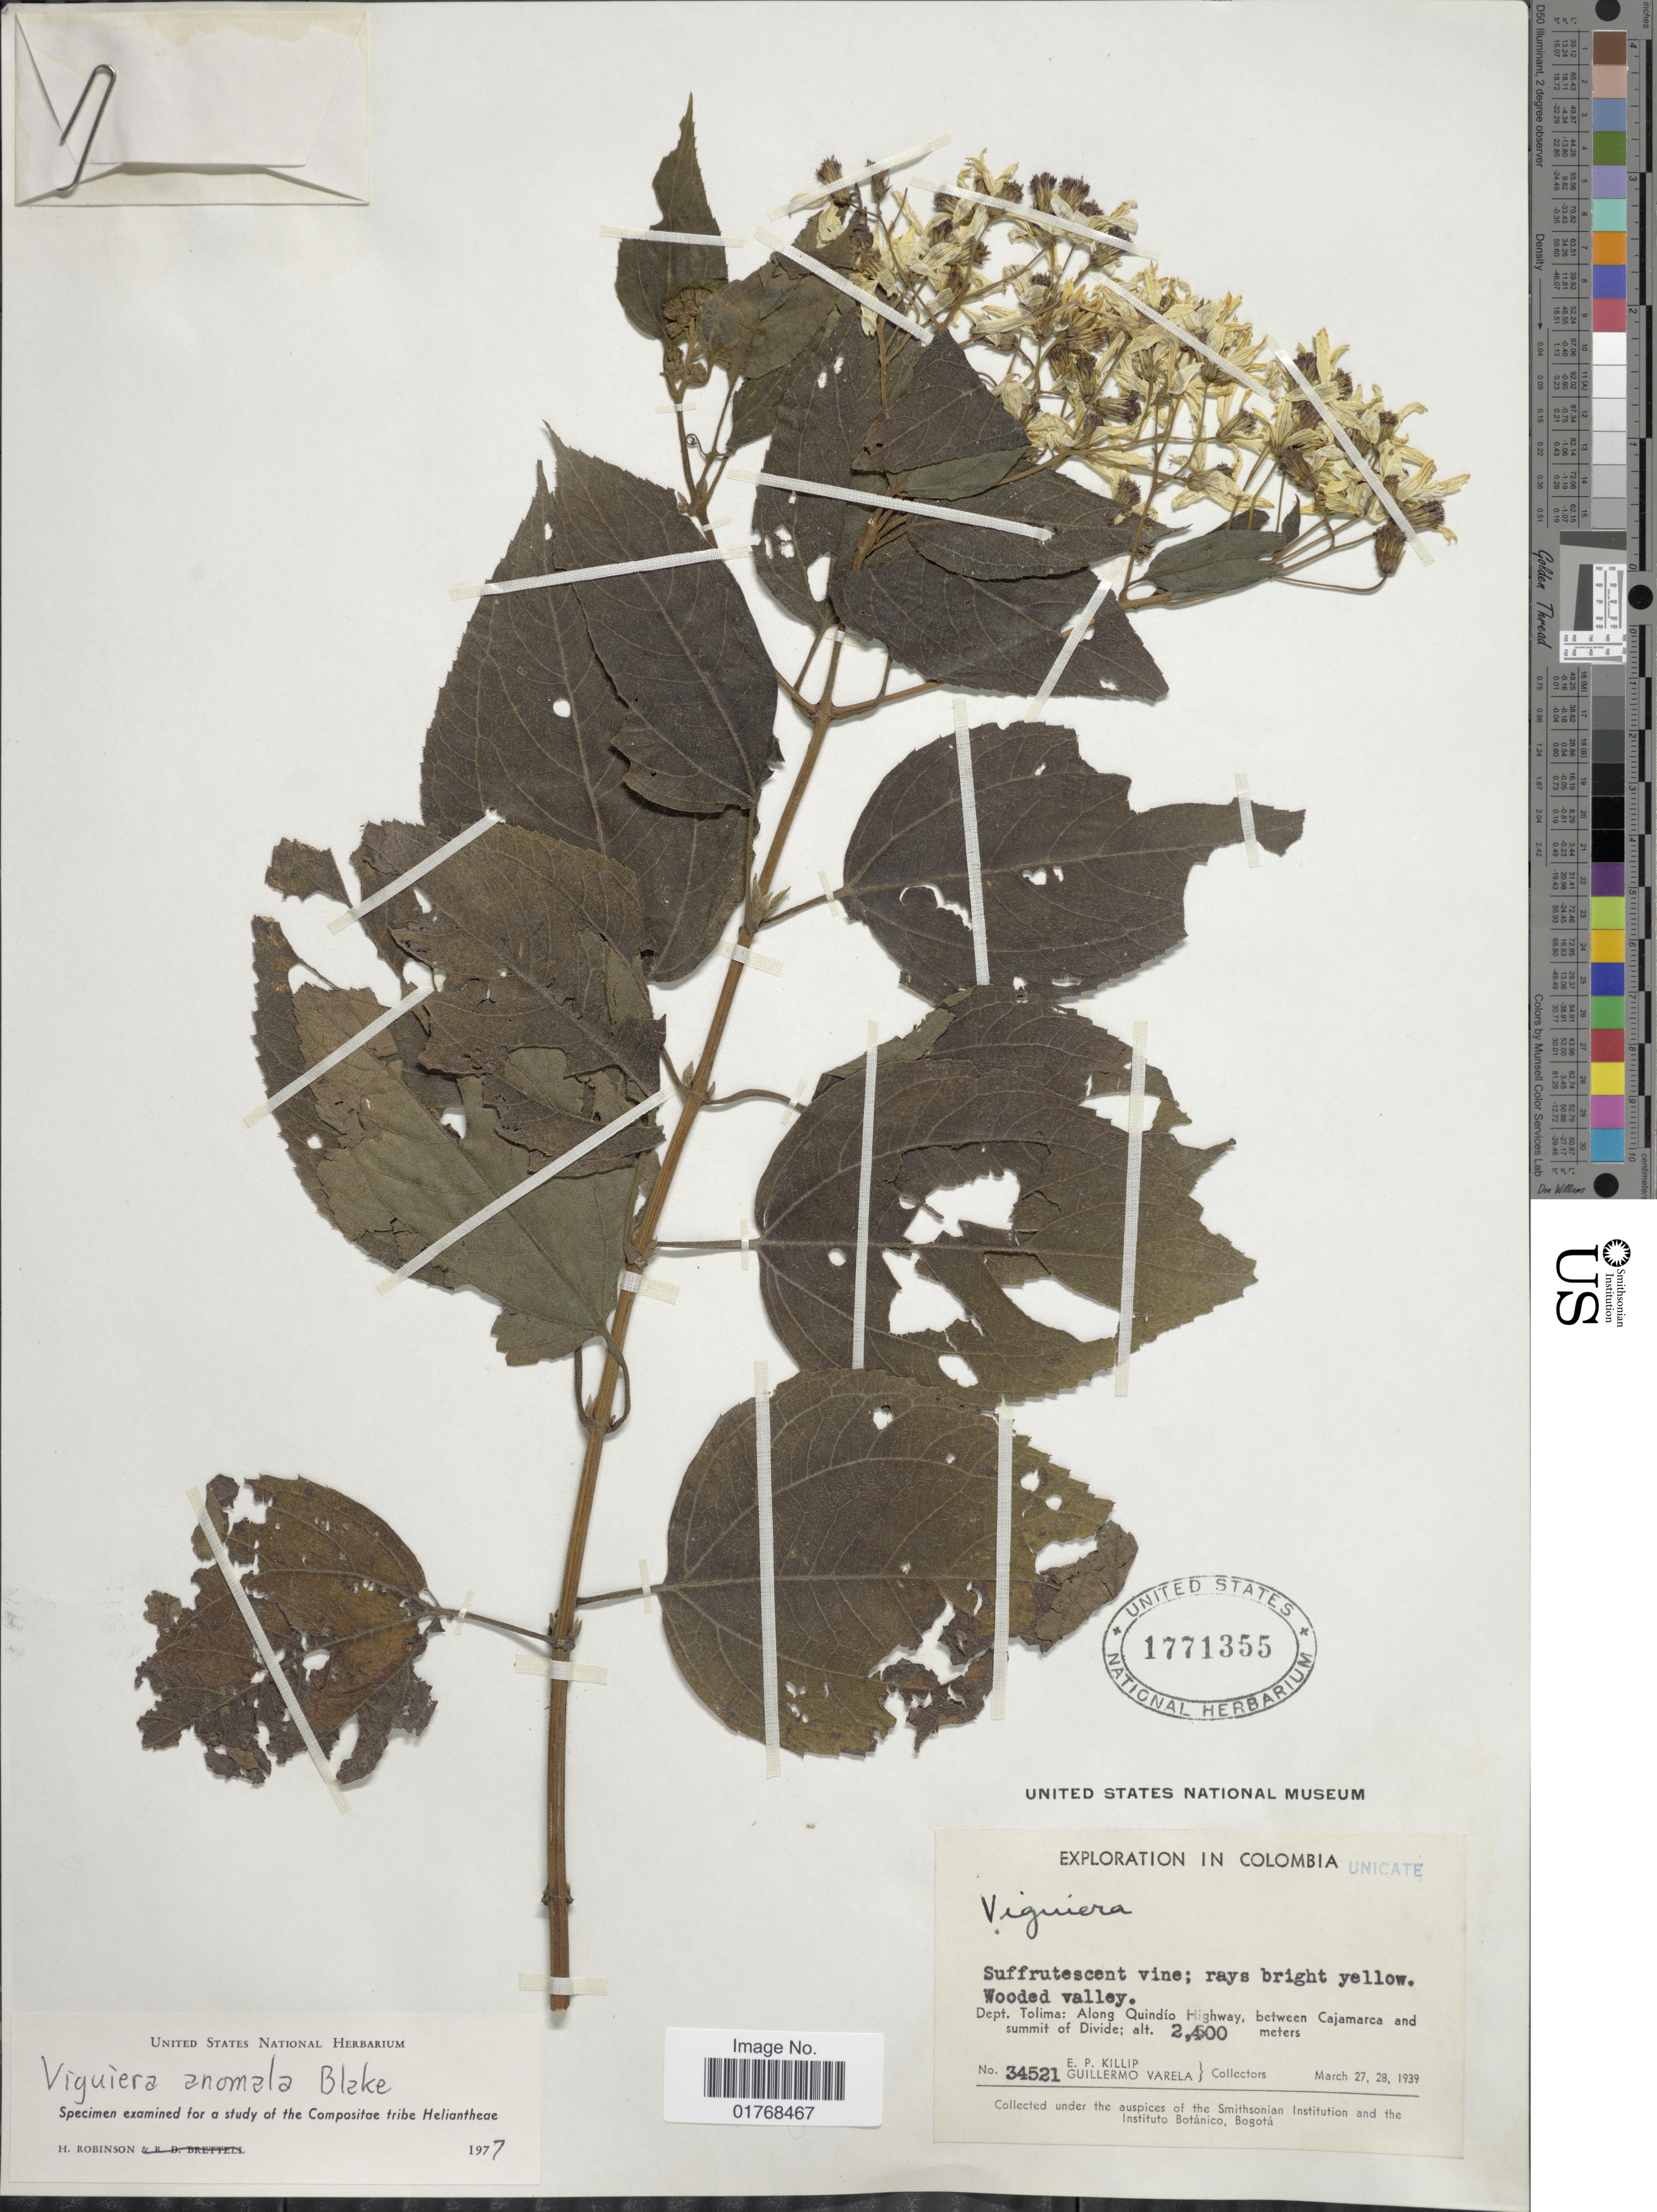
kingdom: Plantae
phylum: Tracheophyta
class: Magnoliopsida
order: Asterales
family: Asteraceae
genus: Viguiera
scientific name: Viguiera anomala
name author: S.F. Blake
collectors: E. P. Killip & G. Varela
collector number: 34521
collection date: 1939-03-27/1939-03-28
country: Colombia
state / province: Tolima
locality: Wooded valley. Dept. Tolima: Along Quindío Highway, between Cajamarca and summit of Divide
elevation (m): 2400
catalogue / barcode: US 1771355